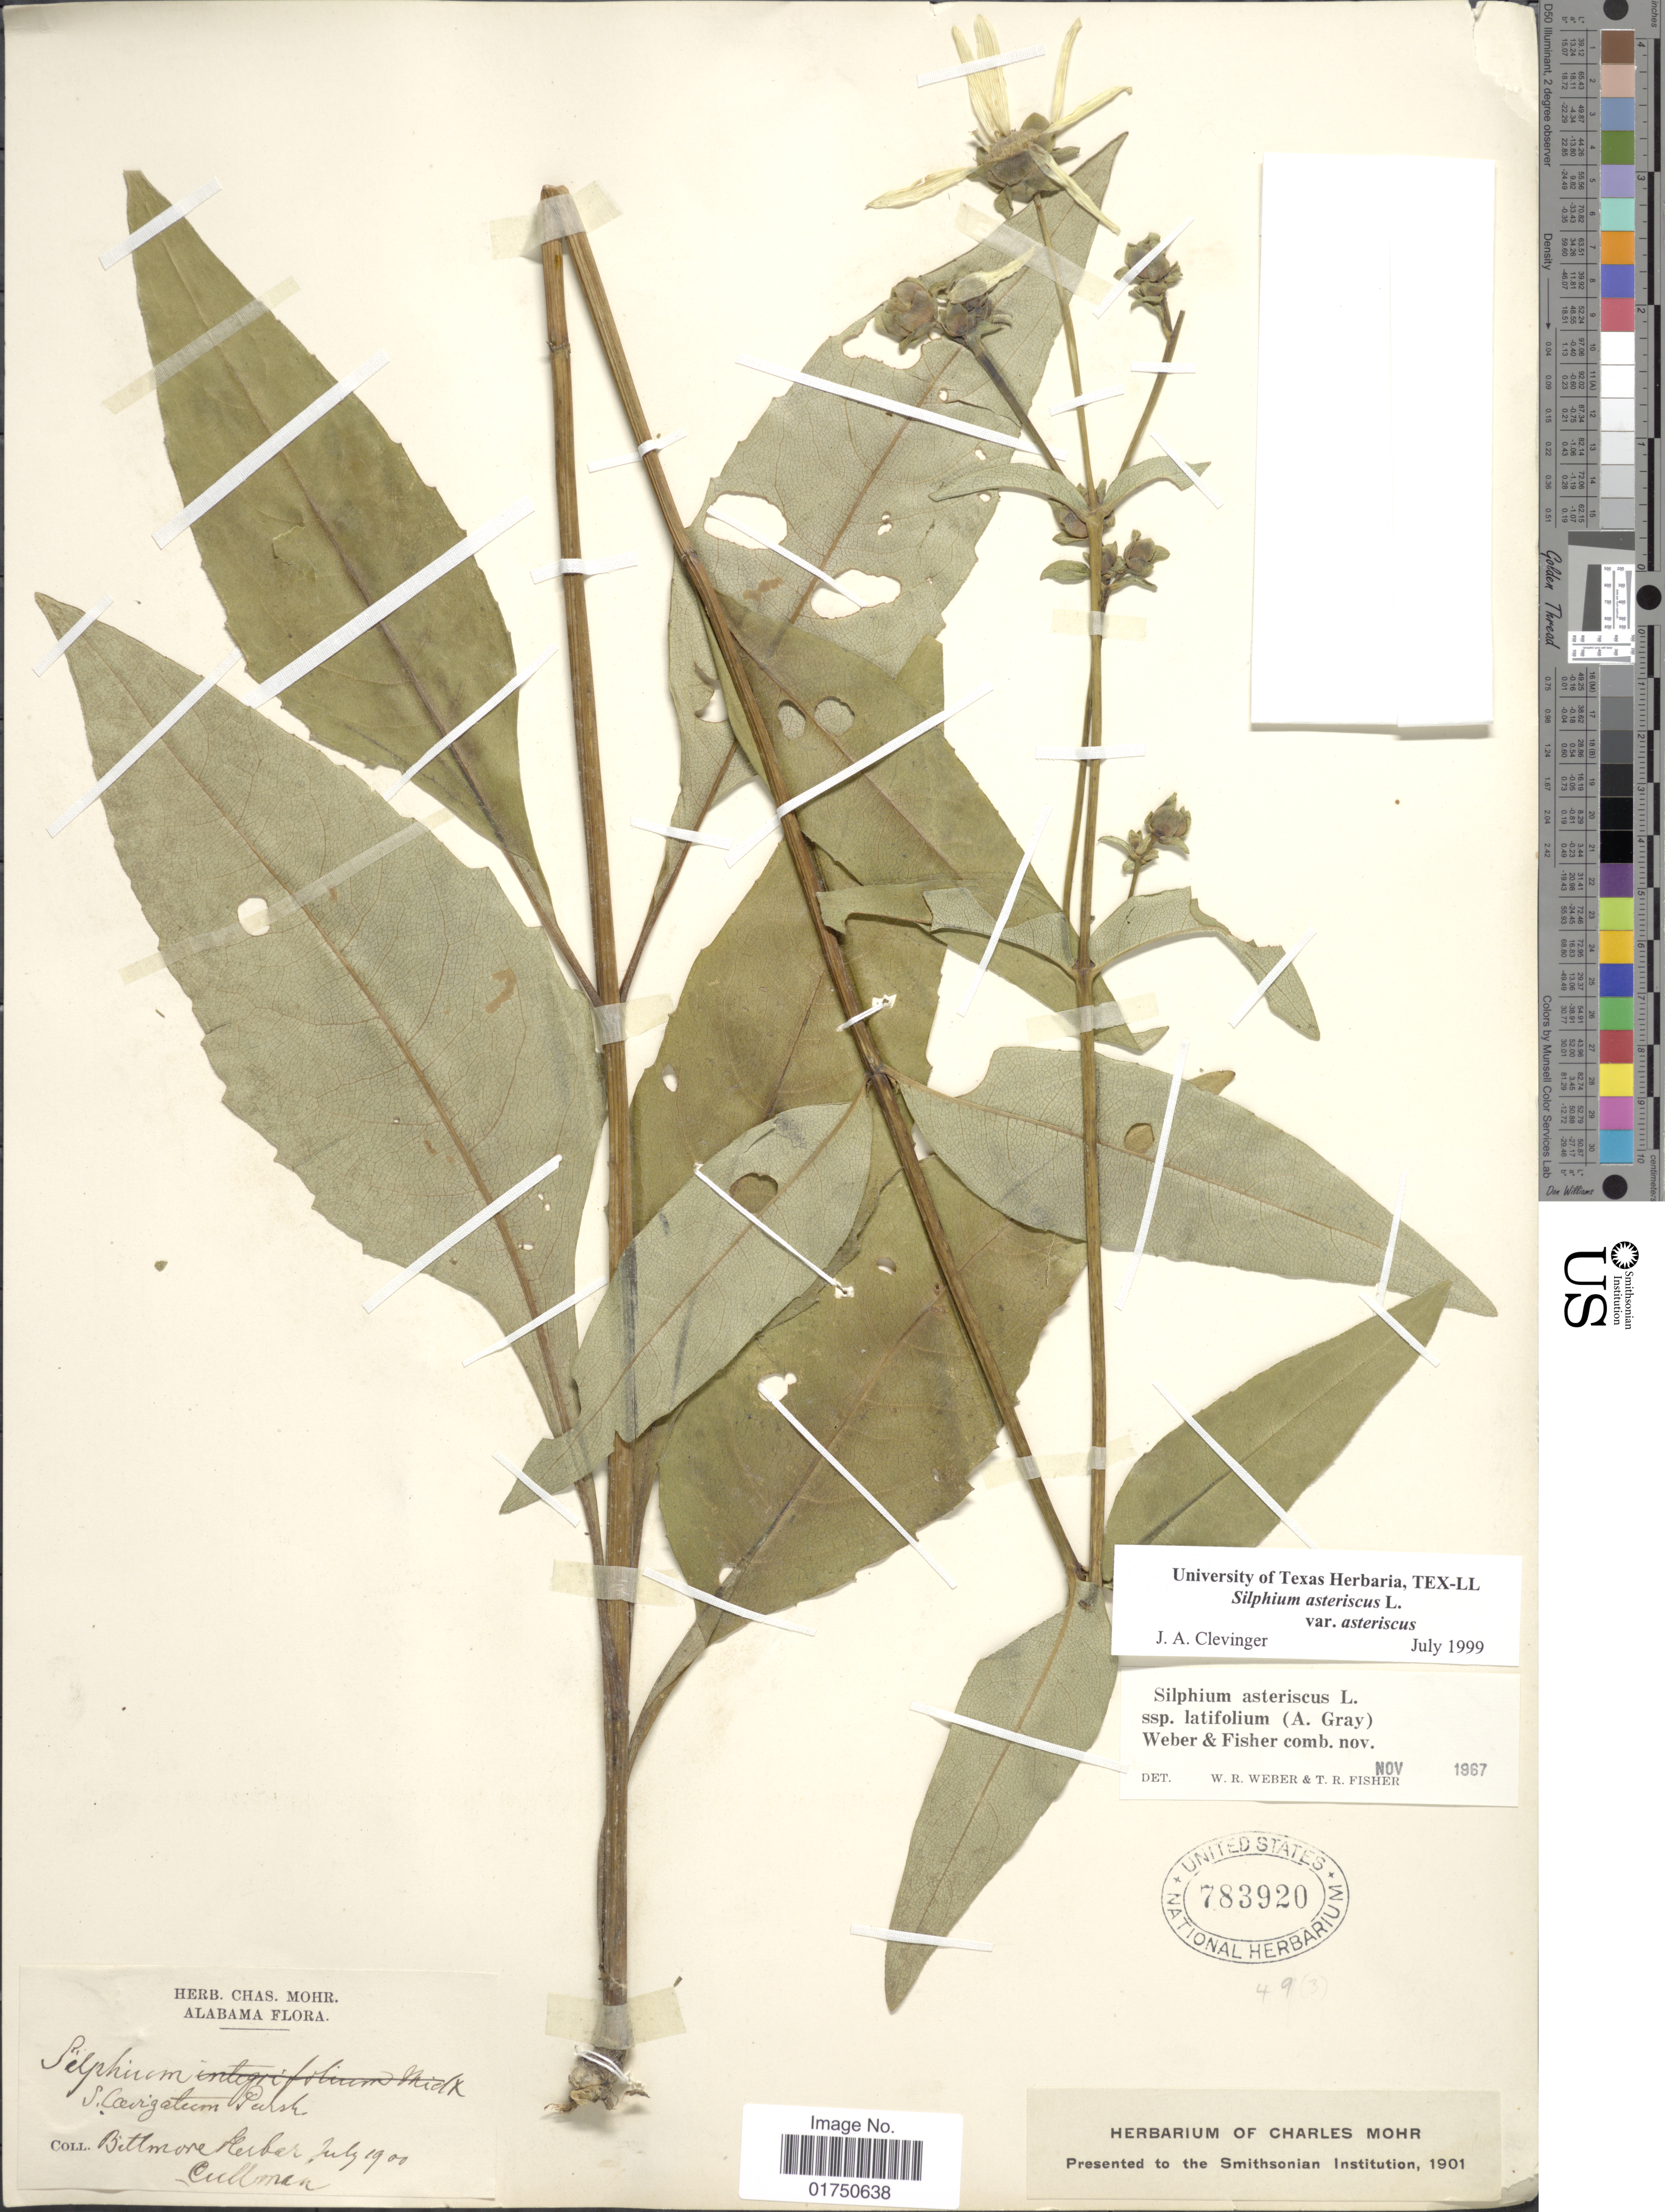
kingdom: Plantae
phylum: Tracheophyta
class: Magnoliopsida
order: Asterales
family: Asteraceae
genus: Silphium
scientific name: Silphium asteriscus var. asteriscus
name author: L.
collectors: ex herb. Charles Mohr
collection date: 1900-07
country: United States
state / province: Alabama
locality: Bittmore Herber, Cullman.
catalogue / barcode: US 783920